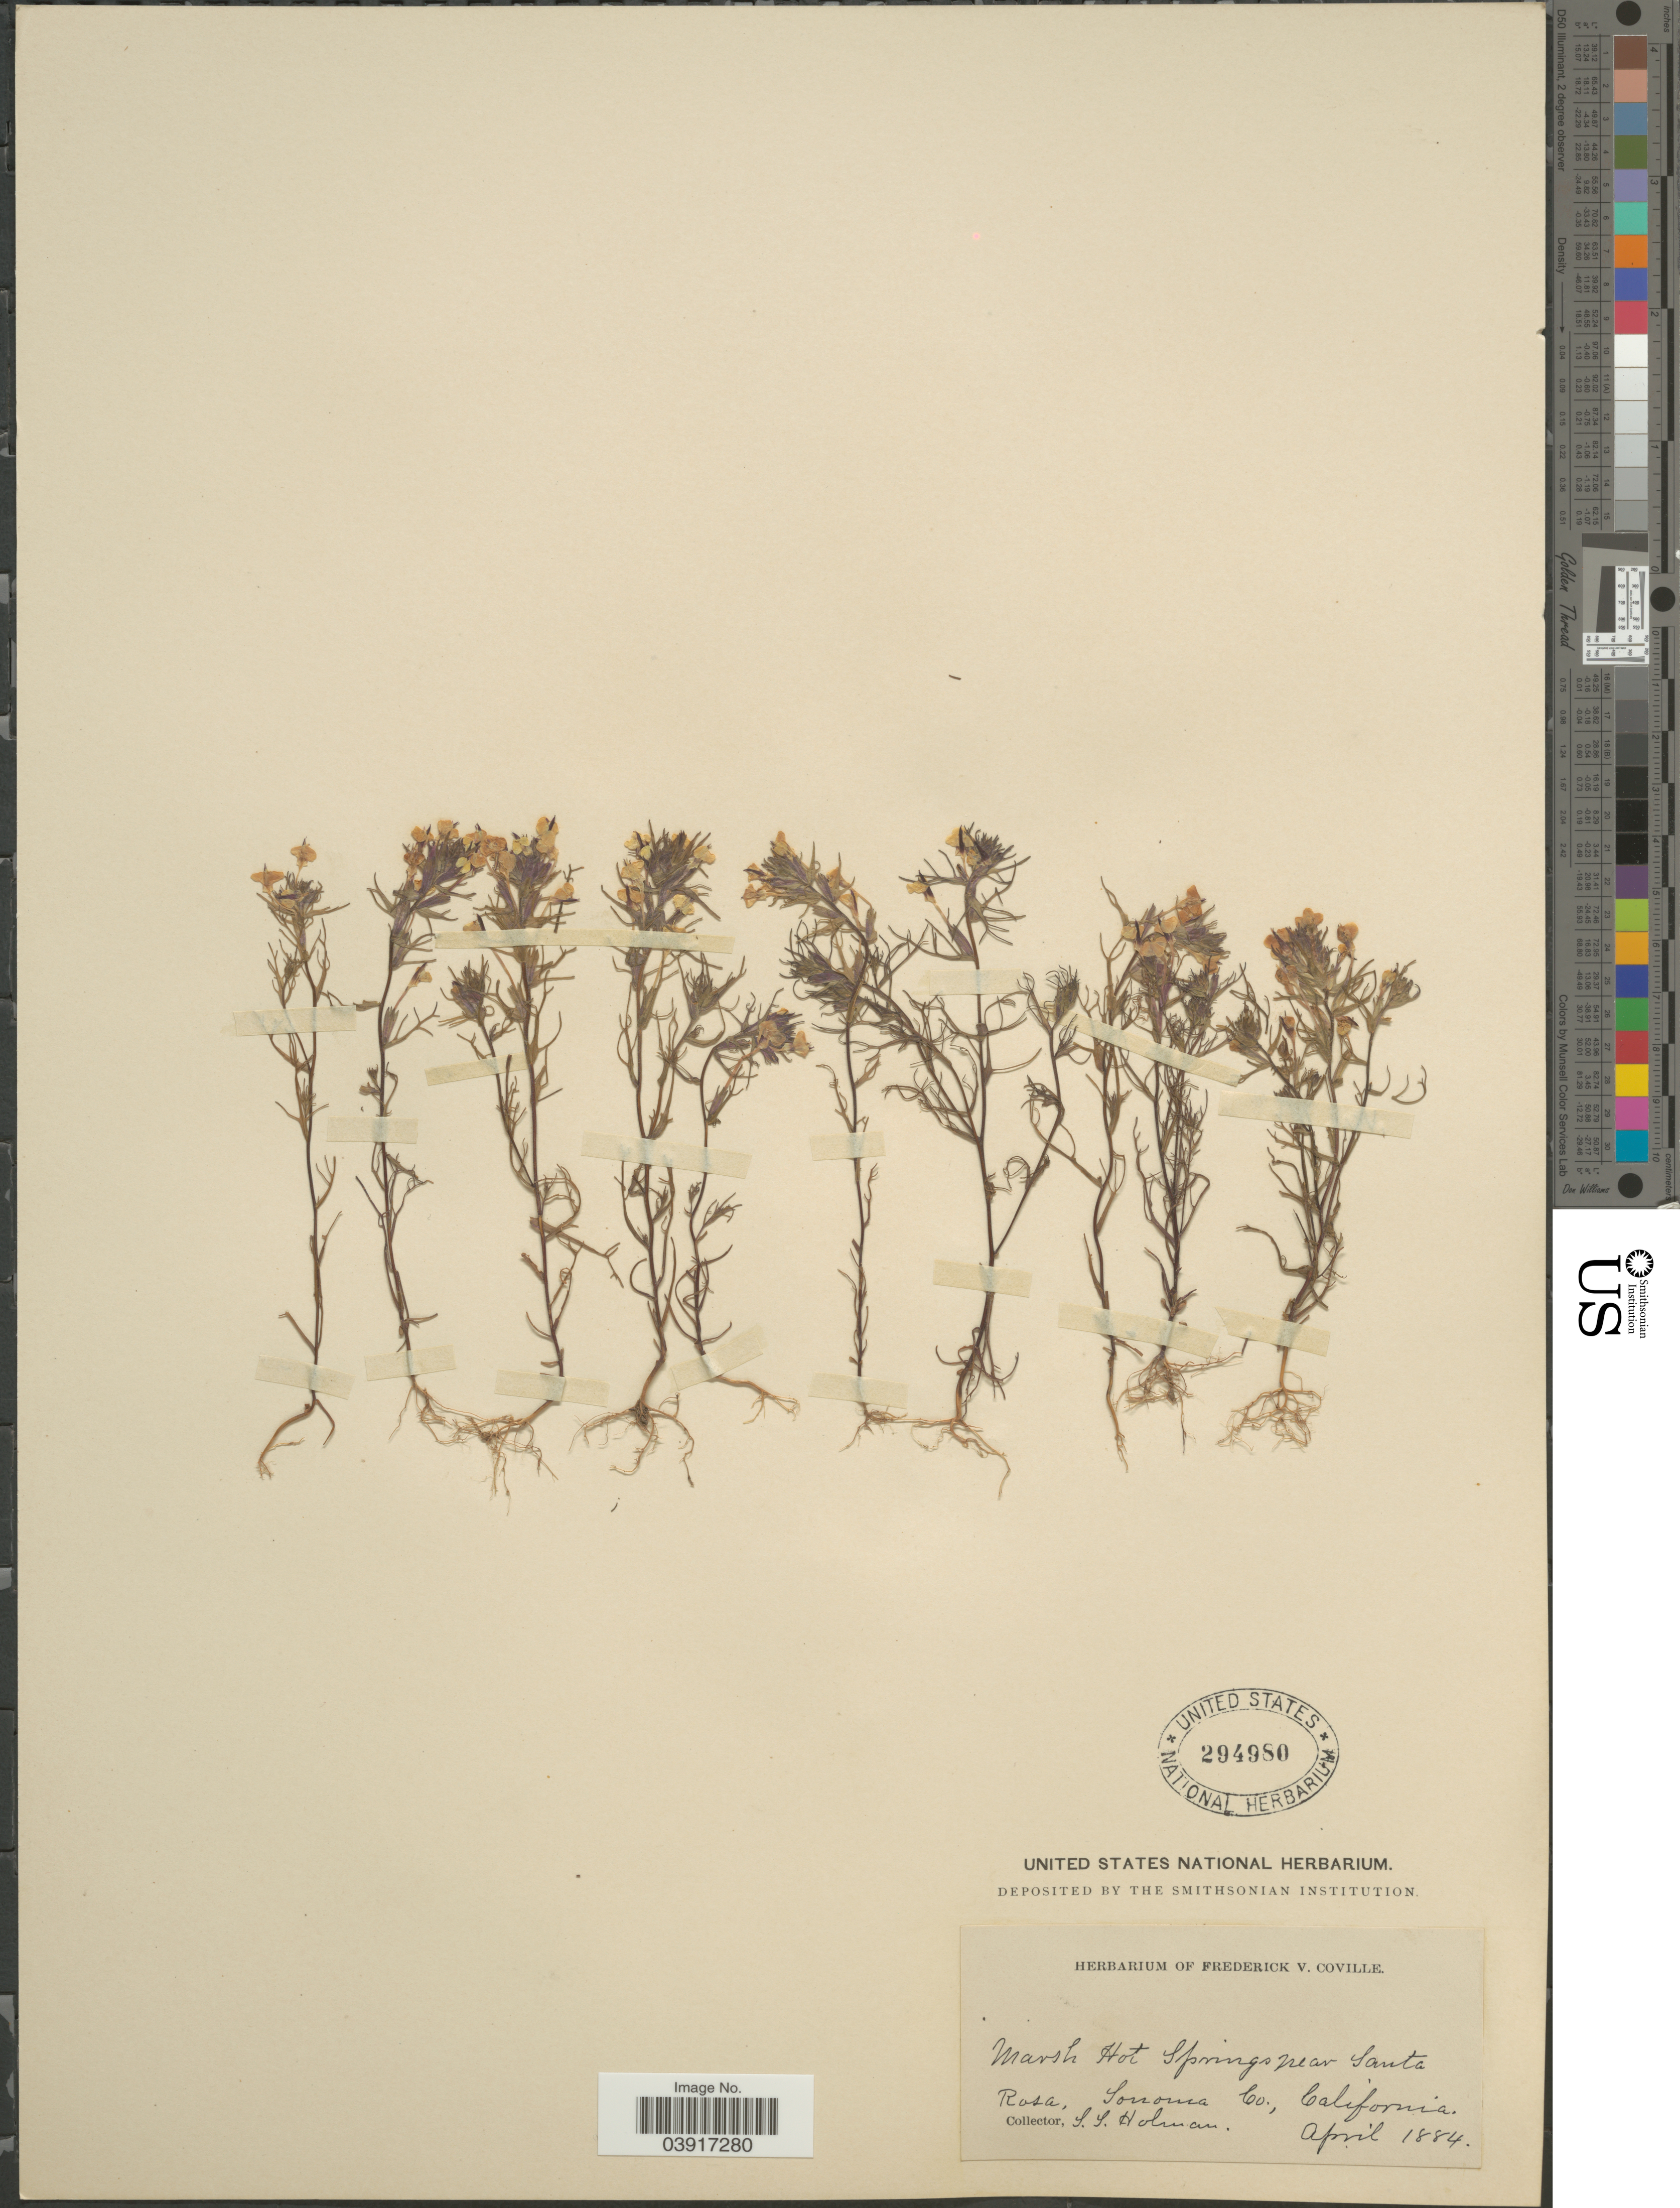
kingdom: Plantae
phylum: Tracheophyta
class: Magnoliopsida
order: Lamiales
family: Orobanchaceae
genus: Orthocarpus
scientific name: Orthocarpus erianthus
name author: Benth.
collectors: S. Holman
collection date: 1884-04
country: United States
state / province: California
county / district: Sonoma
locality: Marsh Hot Springs near Santa Rosa, Sonoma Co.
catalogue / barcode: US 294980